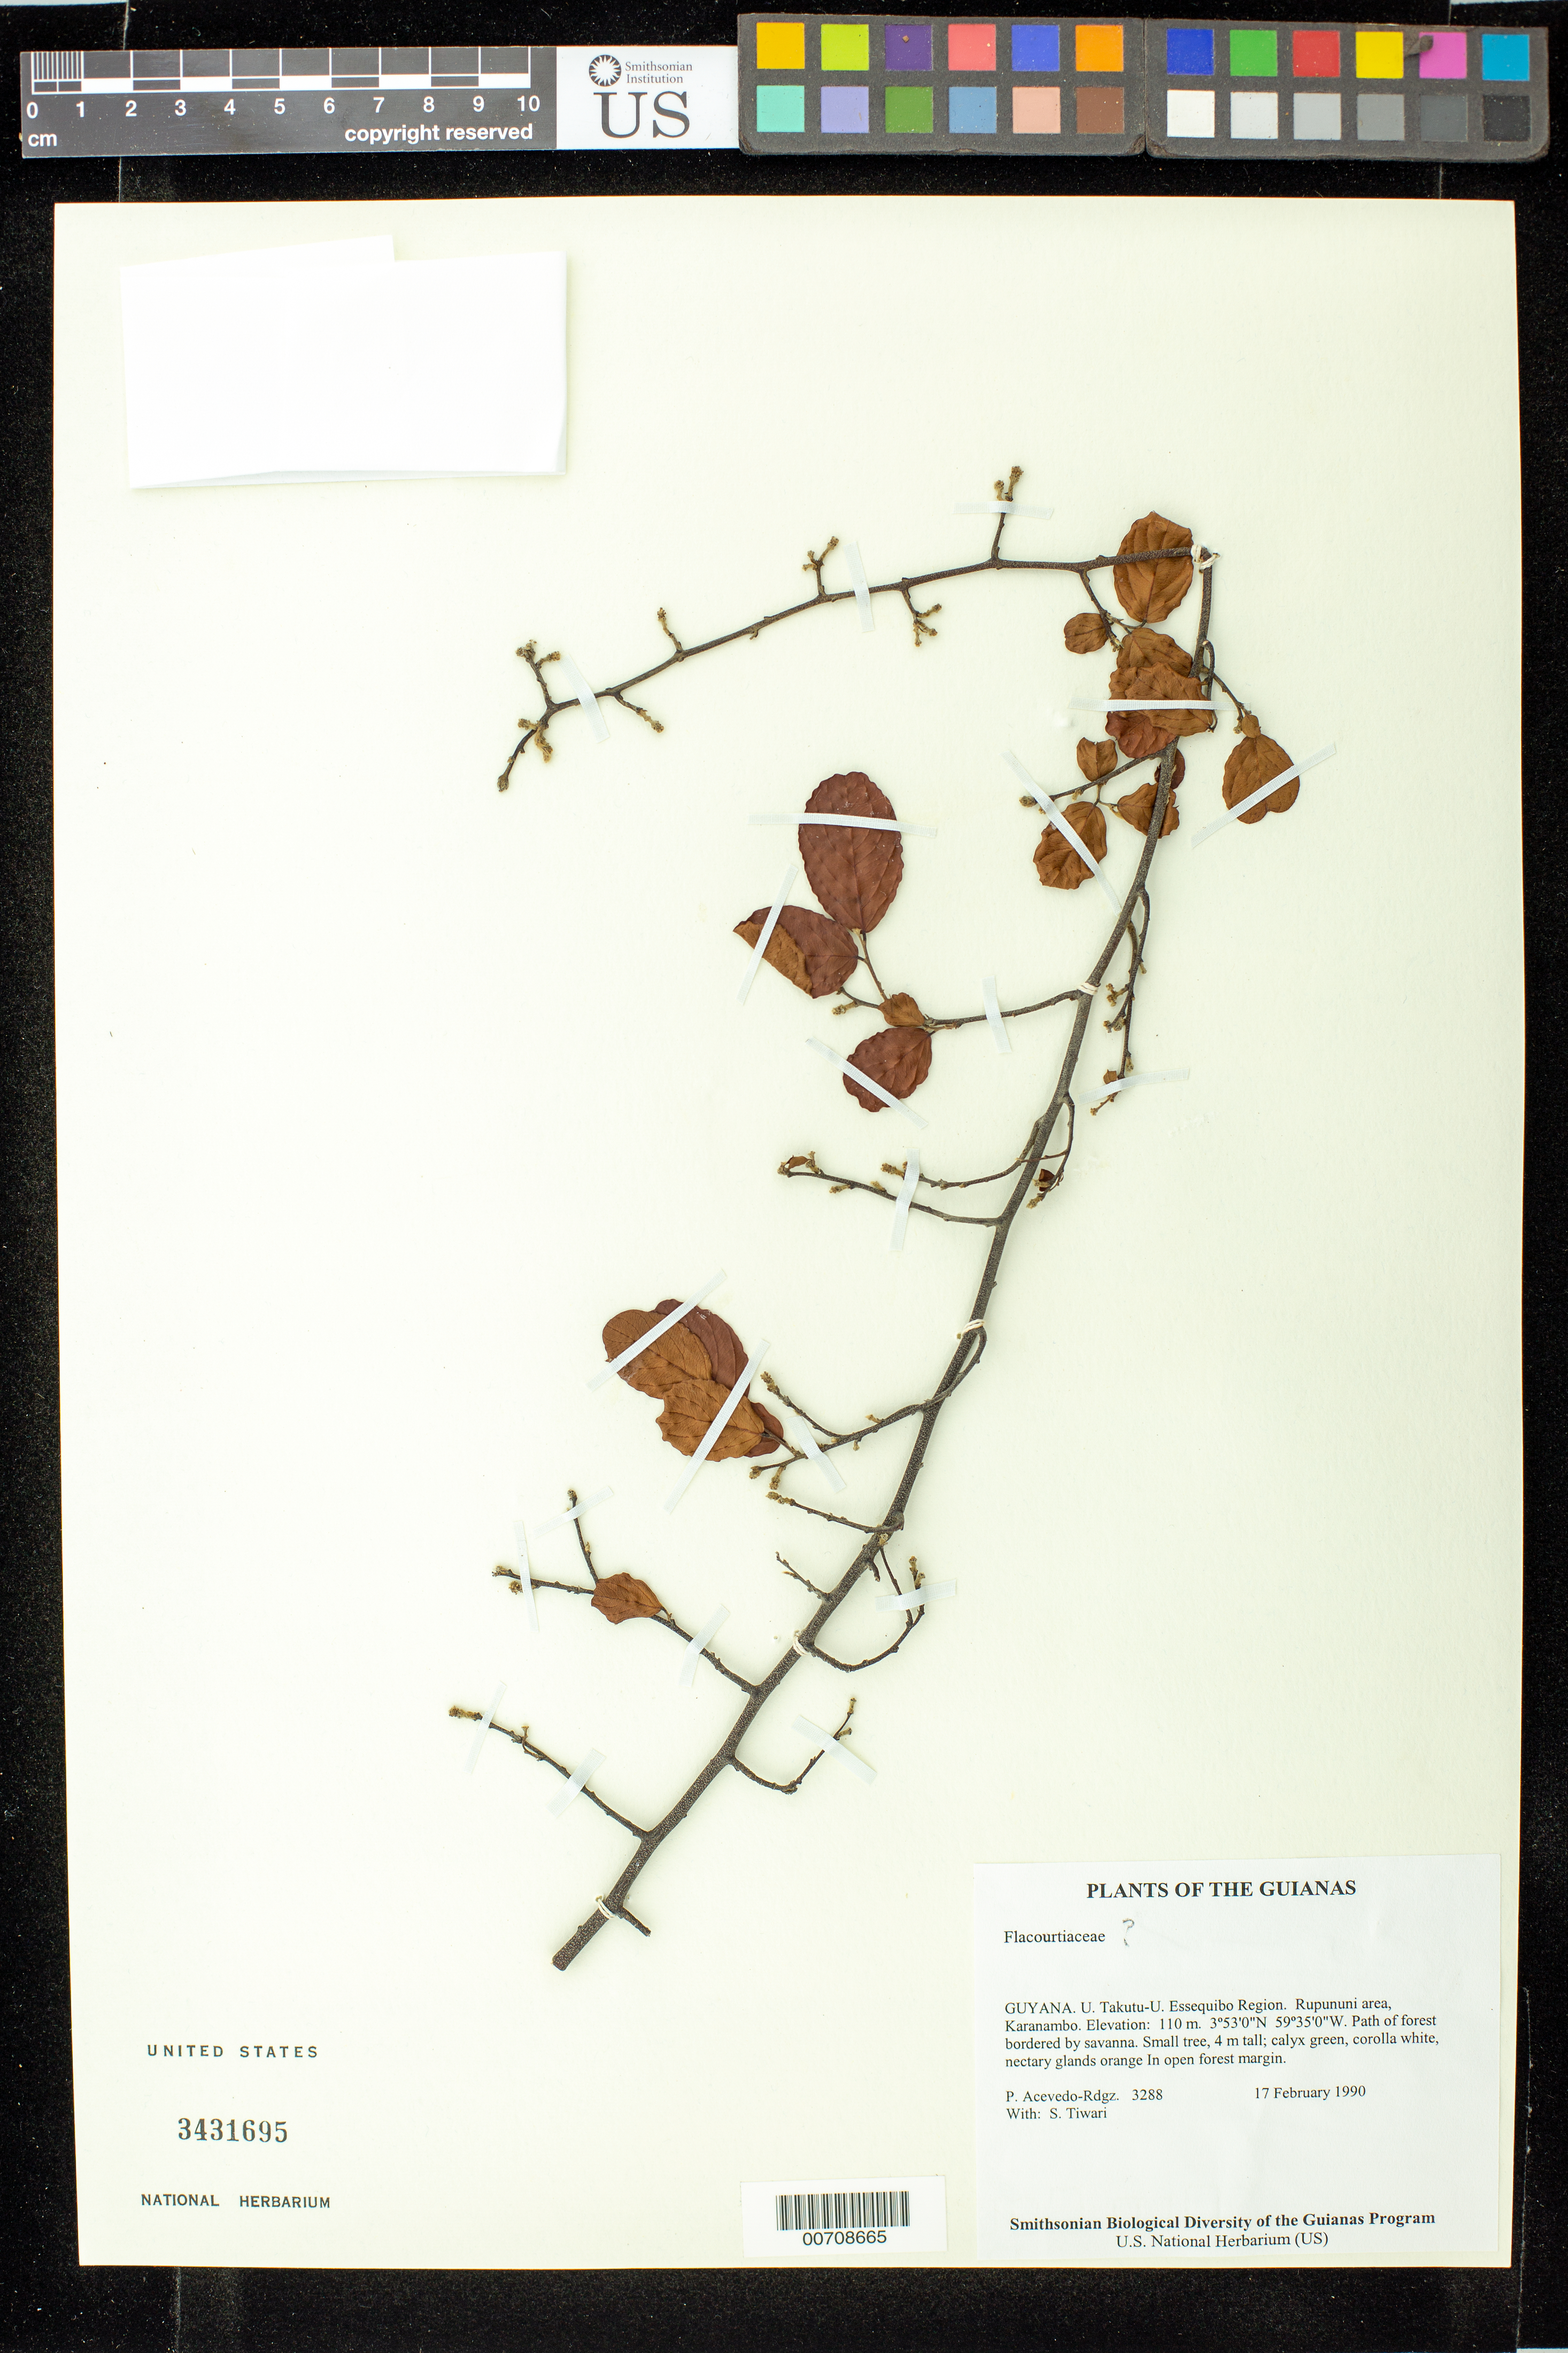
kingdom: Plantae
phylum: Tracheophyta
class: Magnoliopsida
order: Malpighiales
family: Salicaceae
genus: Casearia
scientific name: Casearia sp.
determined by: Alford, Mac Haverson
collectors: P. Acevedo-Rodr. & S. Tiwari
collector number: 3288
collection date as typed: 17 Feb 1990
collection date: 1990-02-17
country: Guyana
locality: U. Takutu - U. Essequibo. Rupununi area, Karanambo.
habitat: Path of forest bordered by savanna.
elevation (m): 110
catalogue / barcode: US 3431695